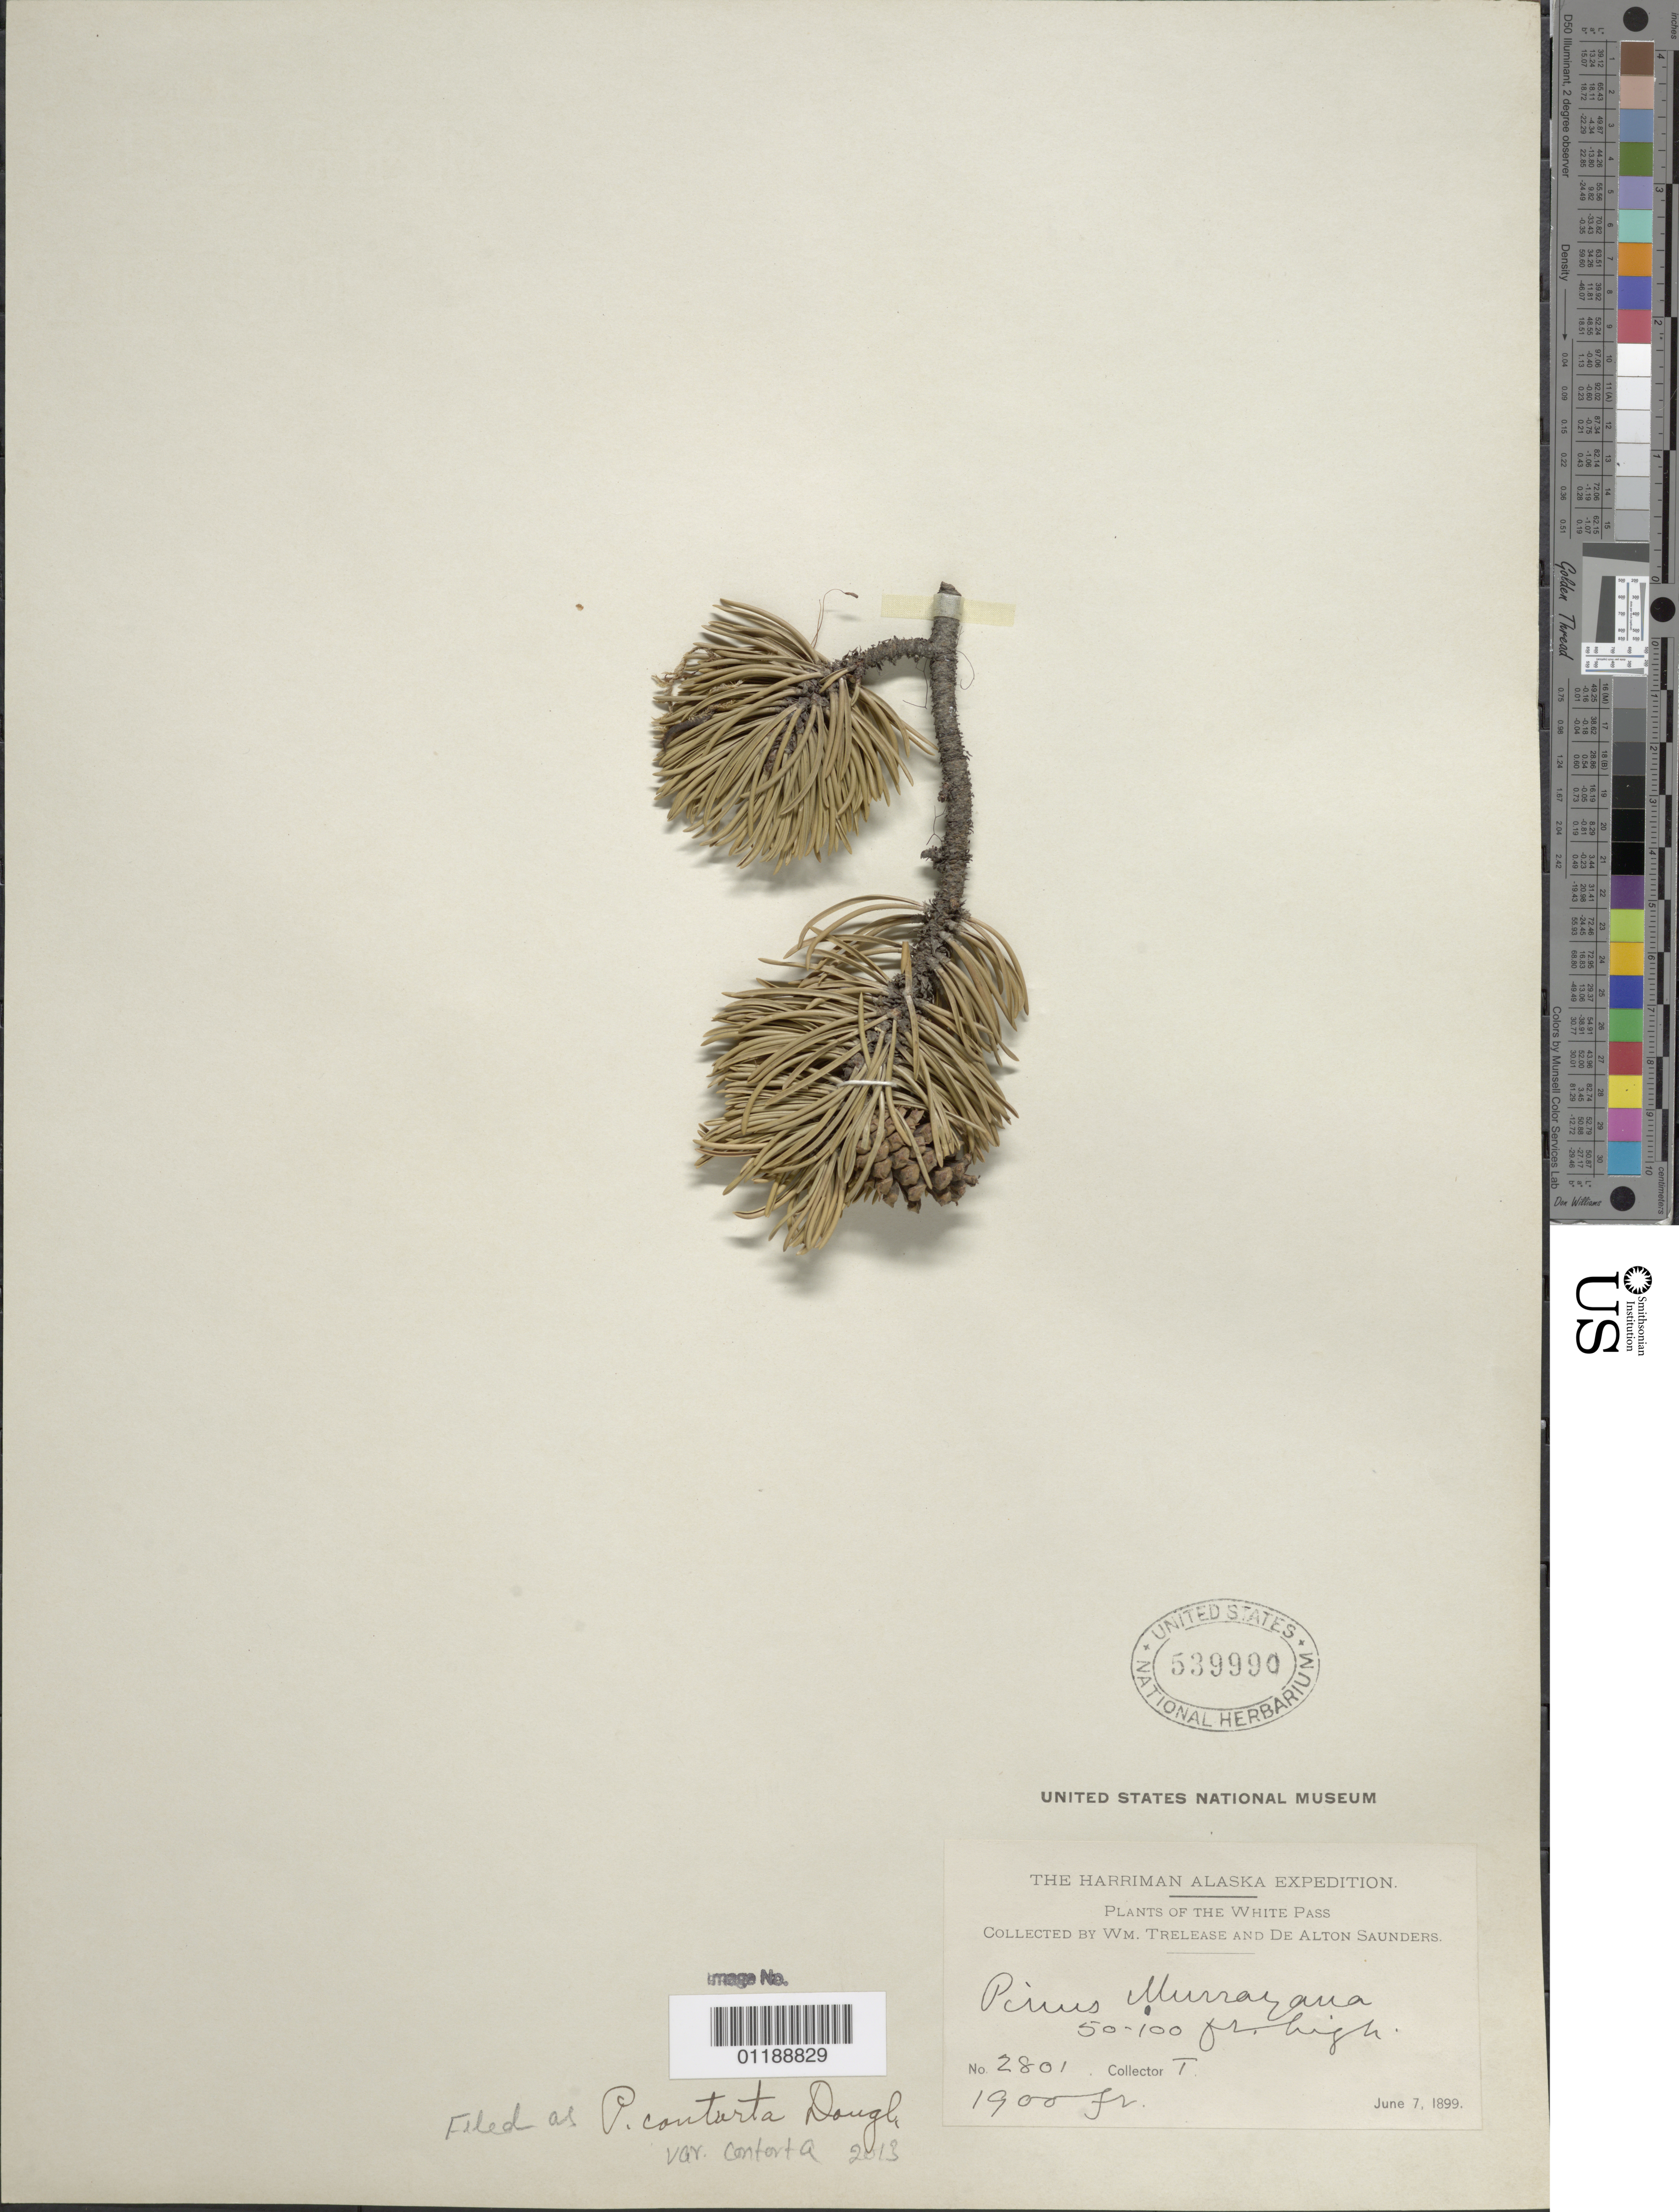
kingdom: Plantae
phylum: Tracheophyta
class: Pinopsida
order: Pinales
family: Pinaceae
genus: Pinus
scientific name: Pinus contorta var. contorta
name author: Douglas ex Loudon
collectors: W. Trelease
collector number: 2801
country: United States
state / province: Alaska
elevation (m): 579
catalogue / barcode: US 539990